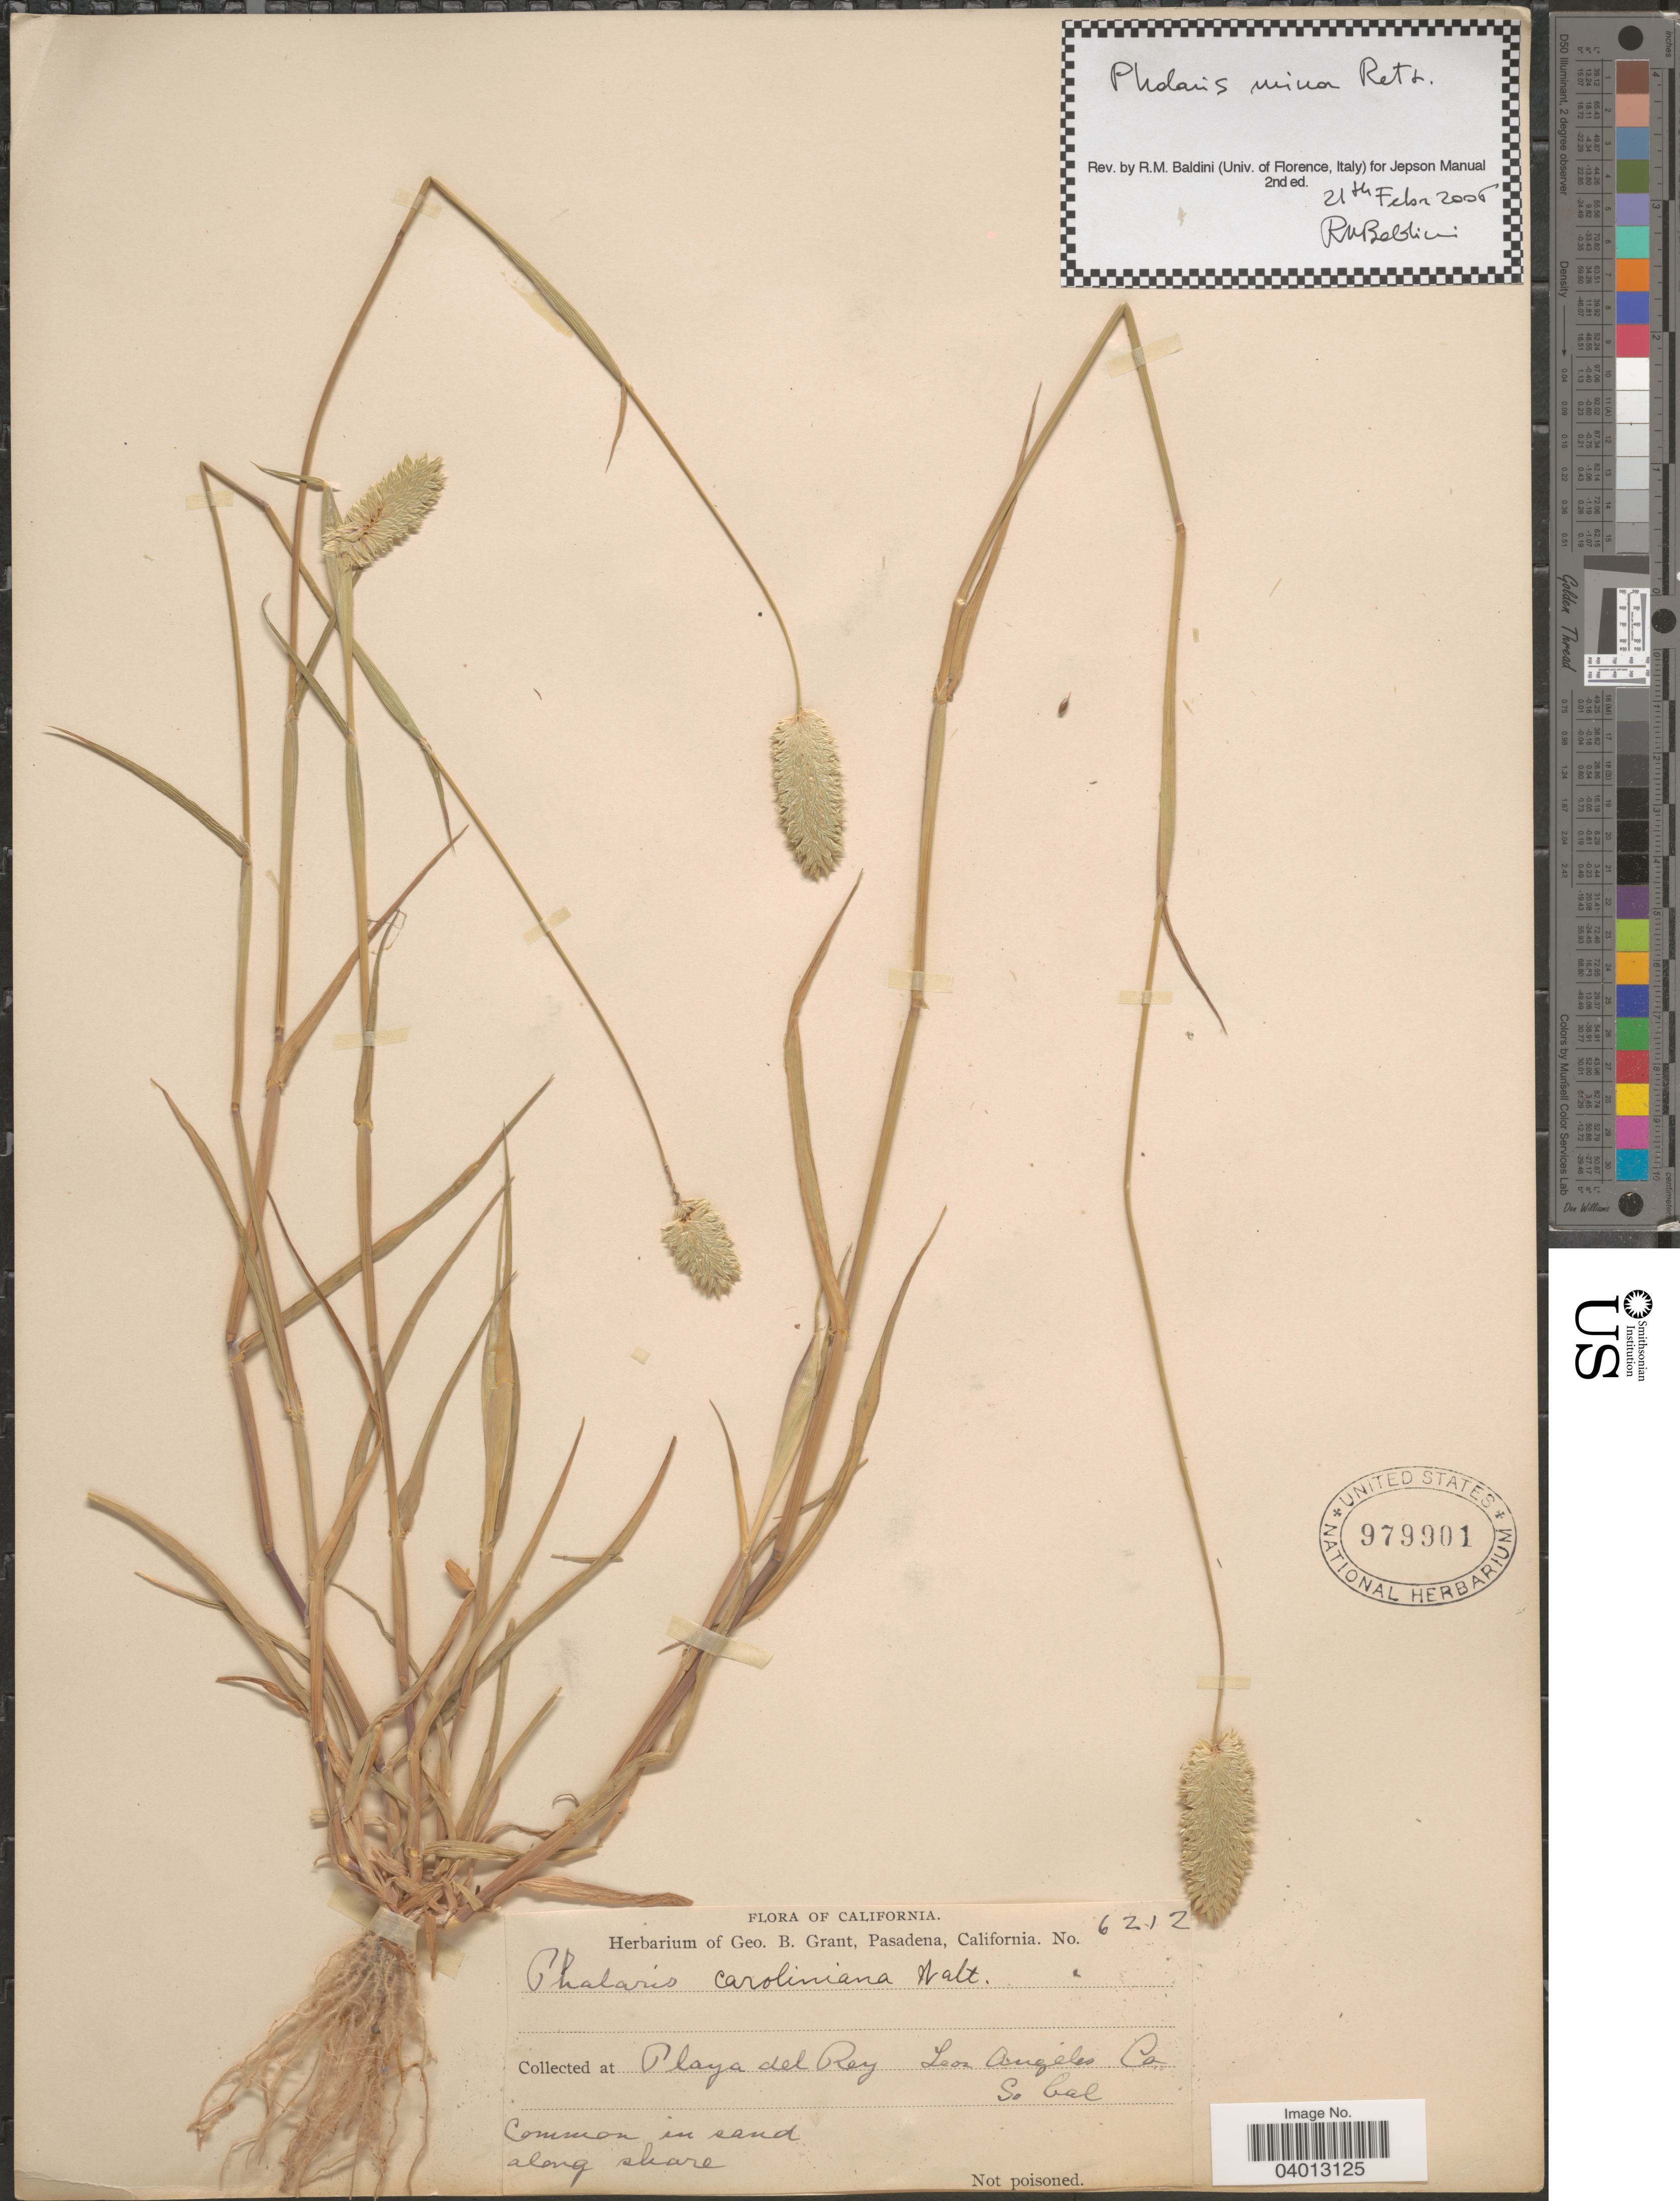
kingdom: Plantae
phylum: Tracheophyta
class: Liliopsida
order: Poales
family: Poaceae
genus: Phalaris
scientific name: Phalaris minor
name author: Retz.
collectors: ex herb. Geo. B. Grant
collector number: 6212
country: United States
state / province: California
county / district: Los Angeles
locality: Playa del Rey. Los Angels Co. S. Cal.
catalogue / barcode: US 979901